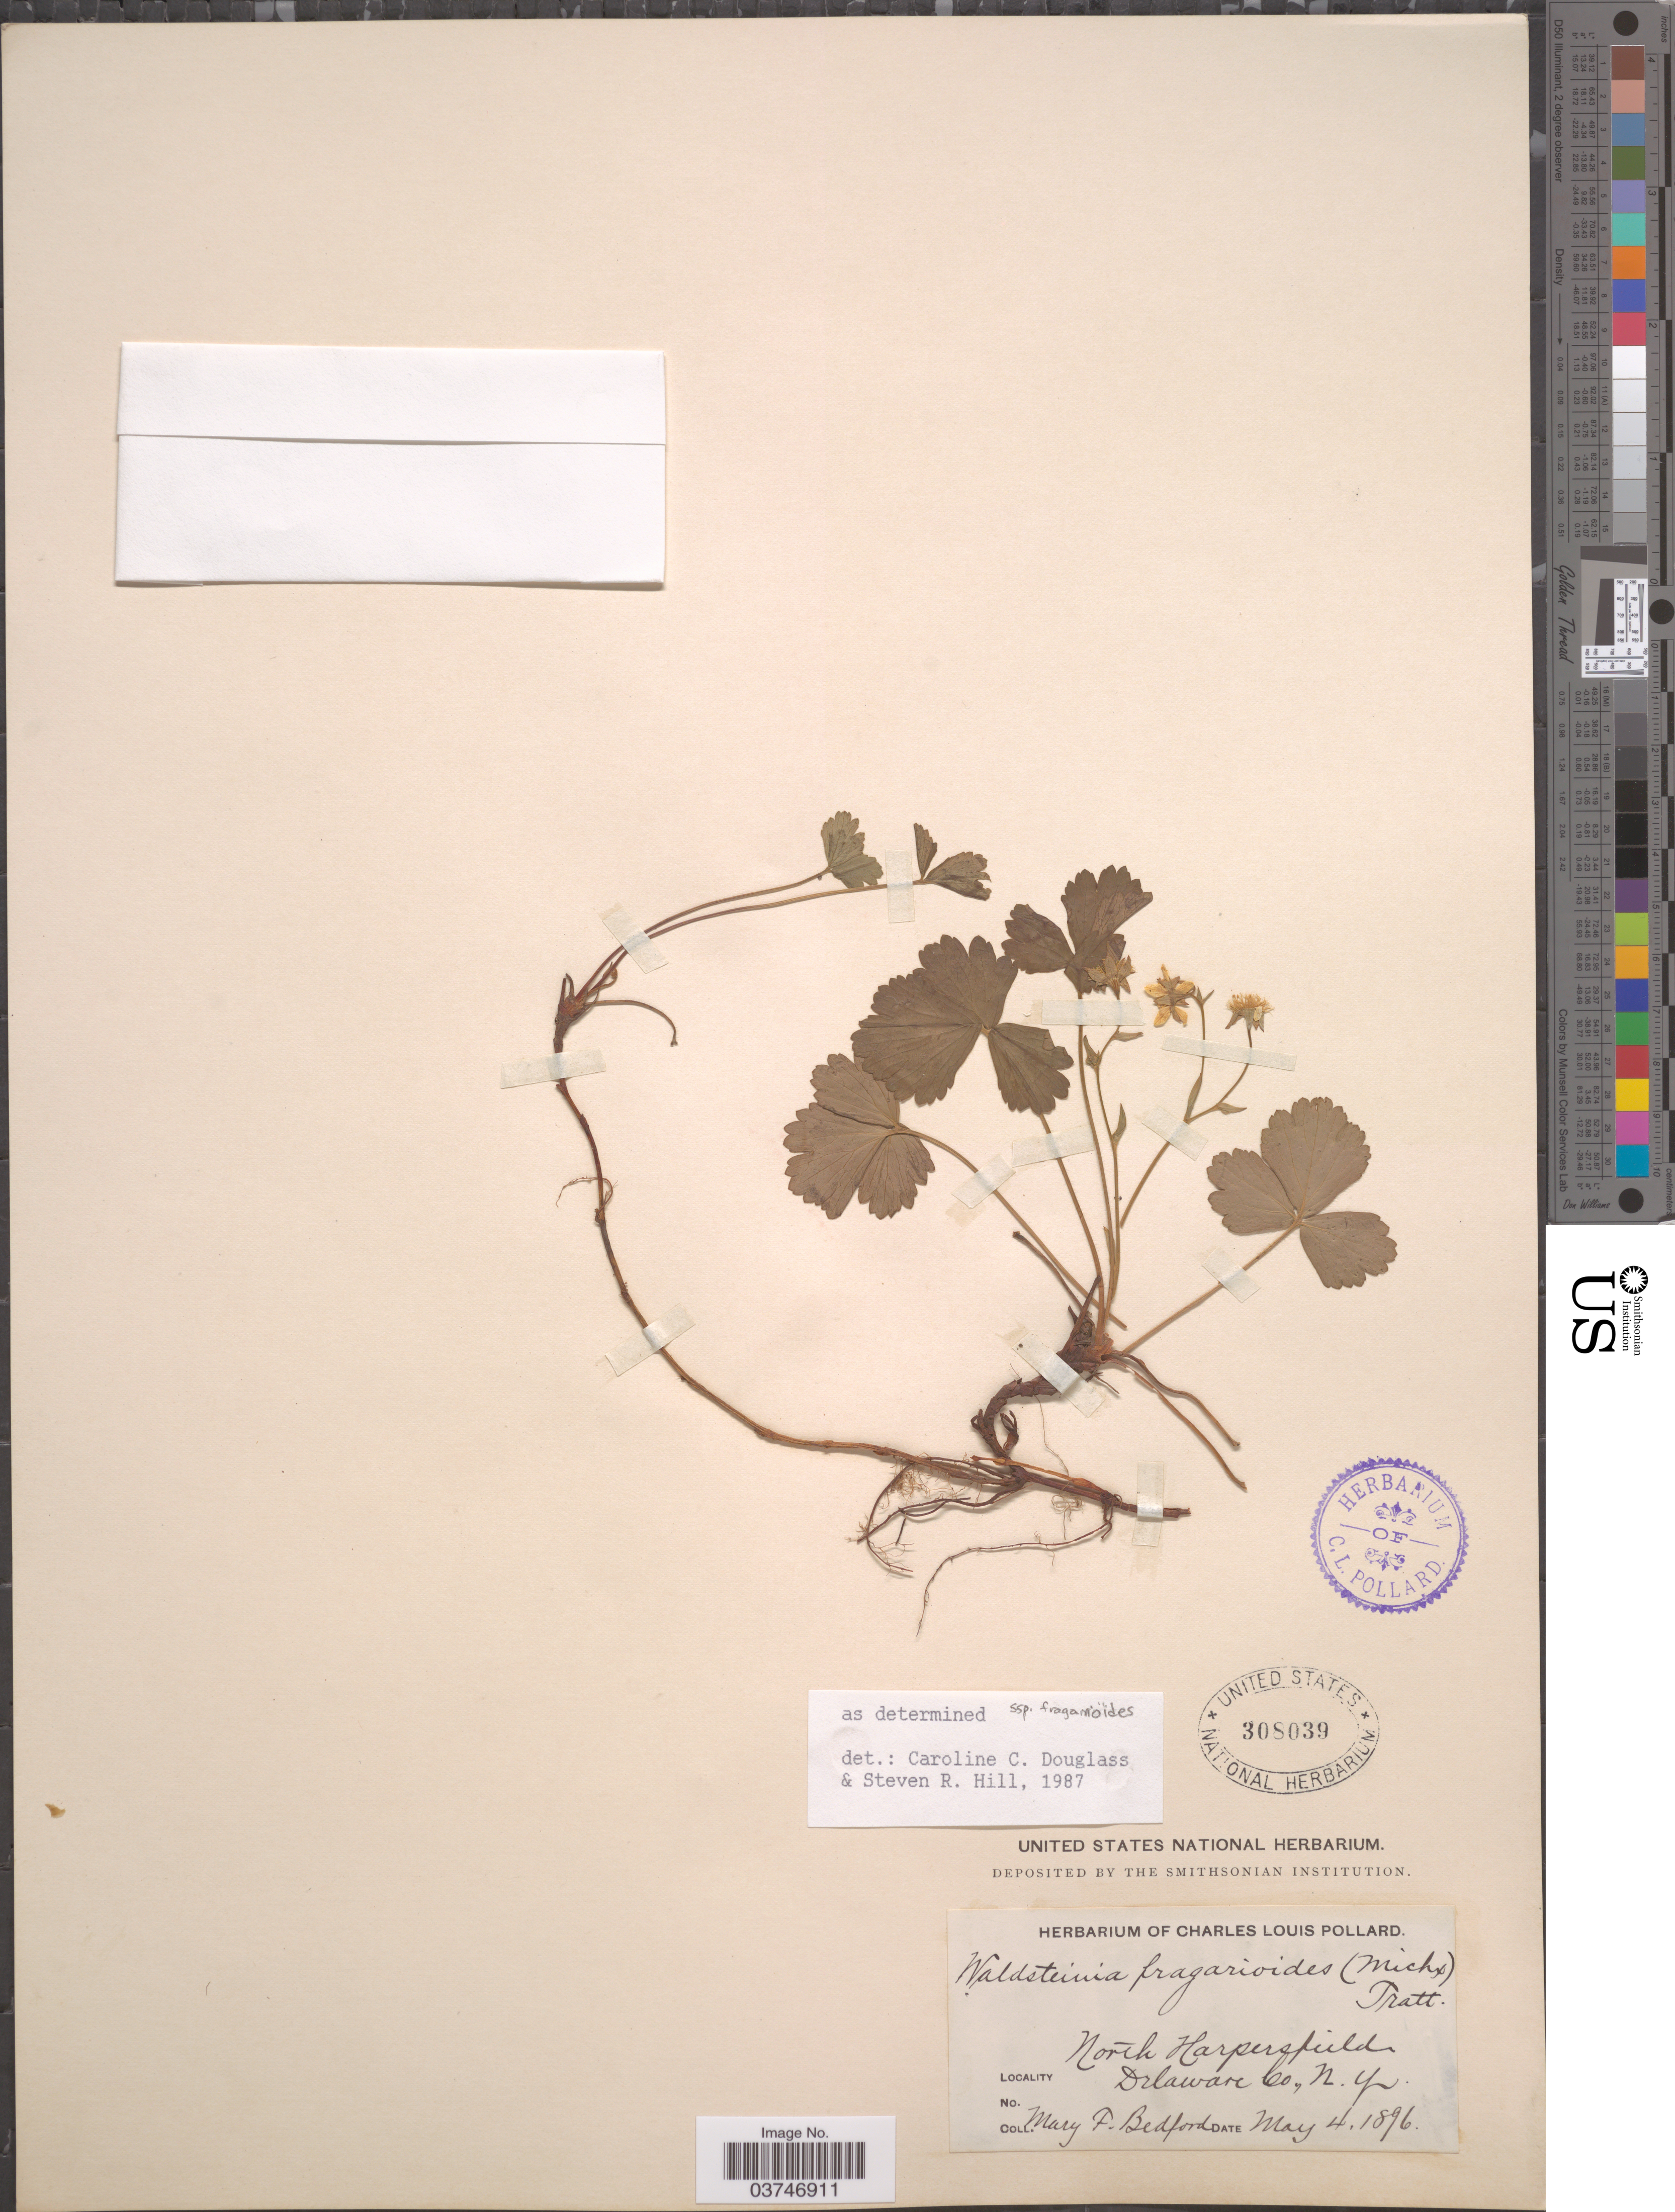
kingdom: Plantae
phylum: Tracheophyta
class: Magnoliopsida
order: Rosales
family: Rosaceae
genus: Waldsteinia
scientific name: Waldsteinia fragarioides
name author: (Michx.) Tratt.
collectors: M. Bedford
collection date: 1896-05-04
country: United States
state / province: New York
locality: North Harpersfield, Delaware Co.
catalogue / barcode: US 308039